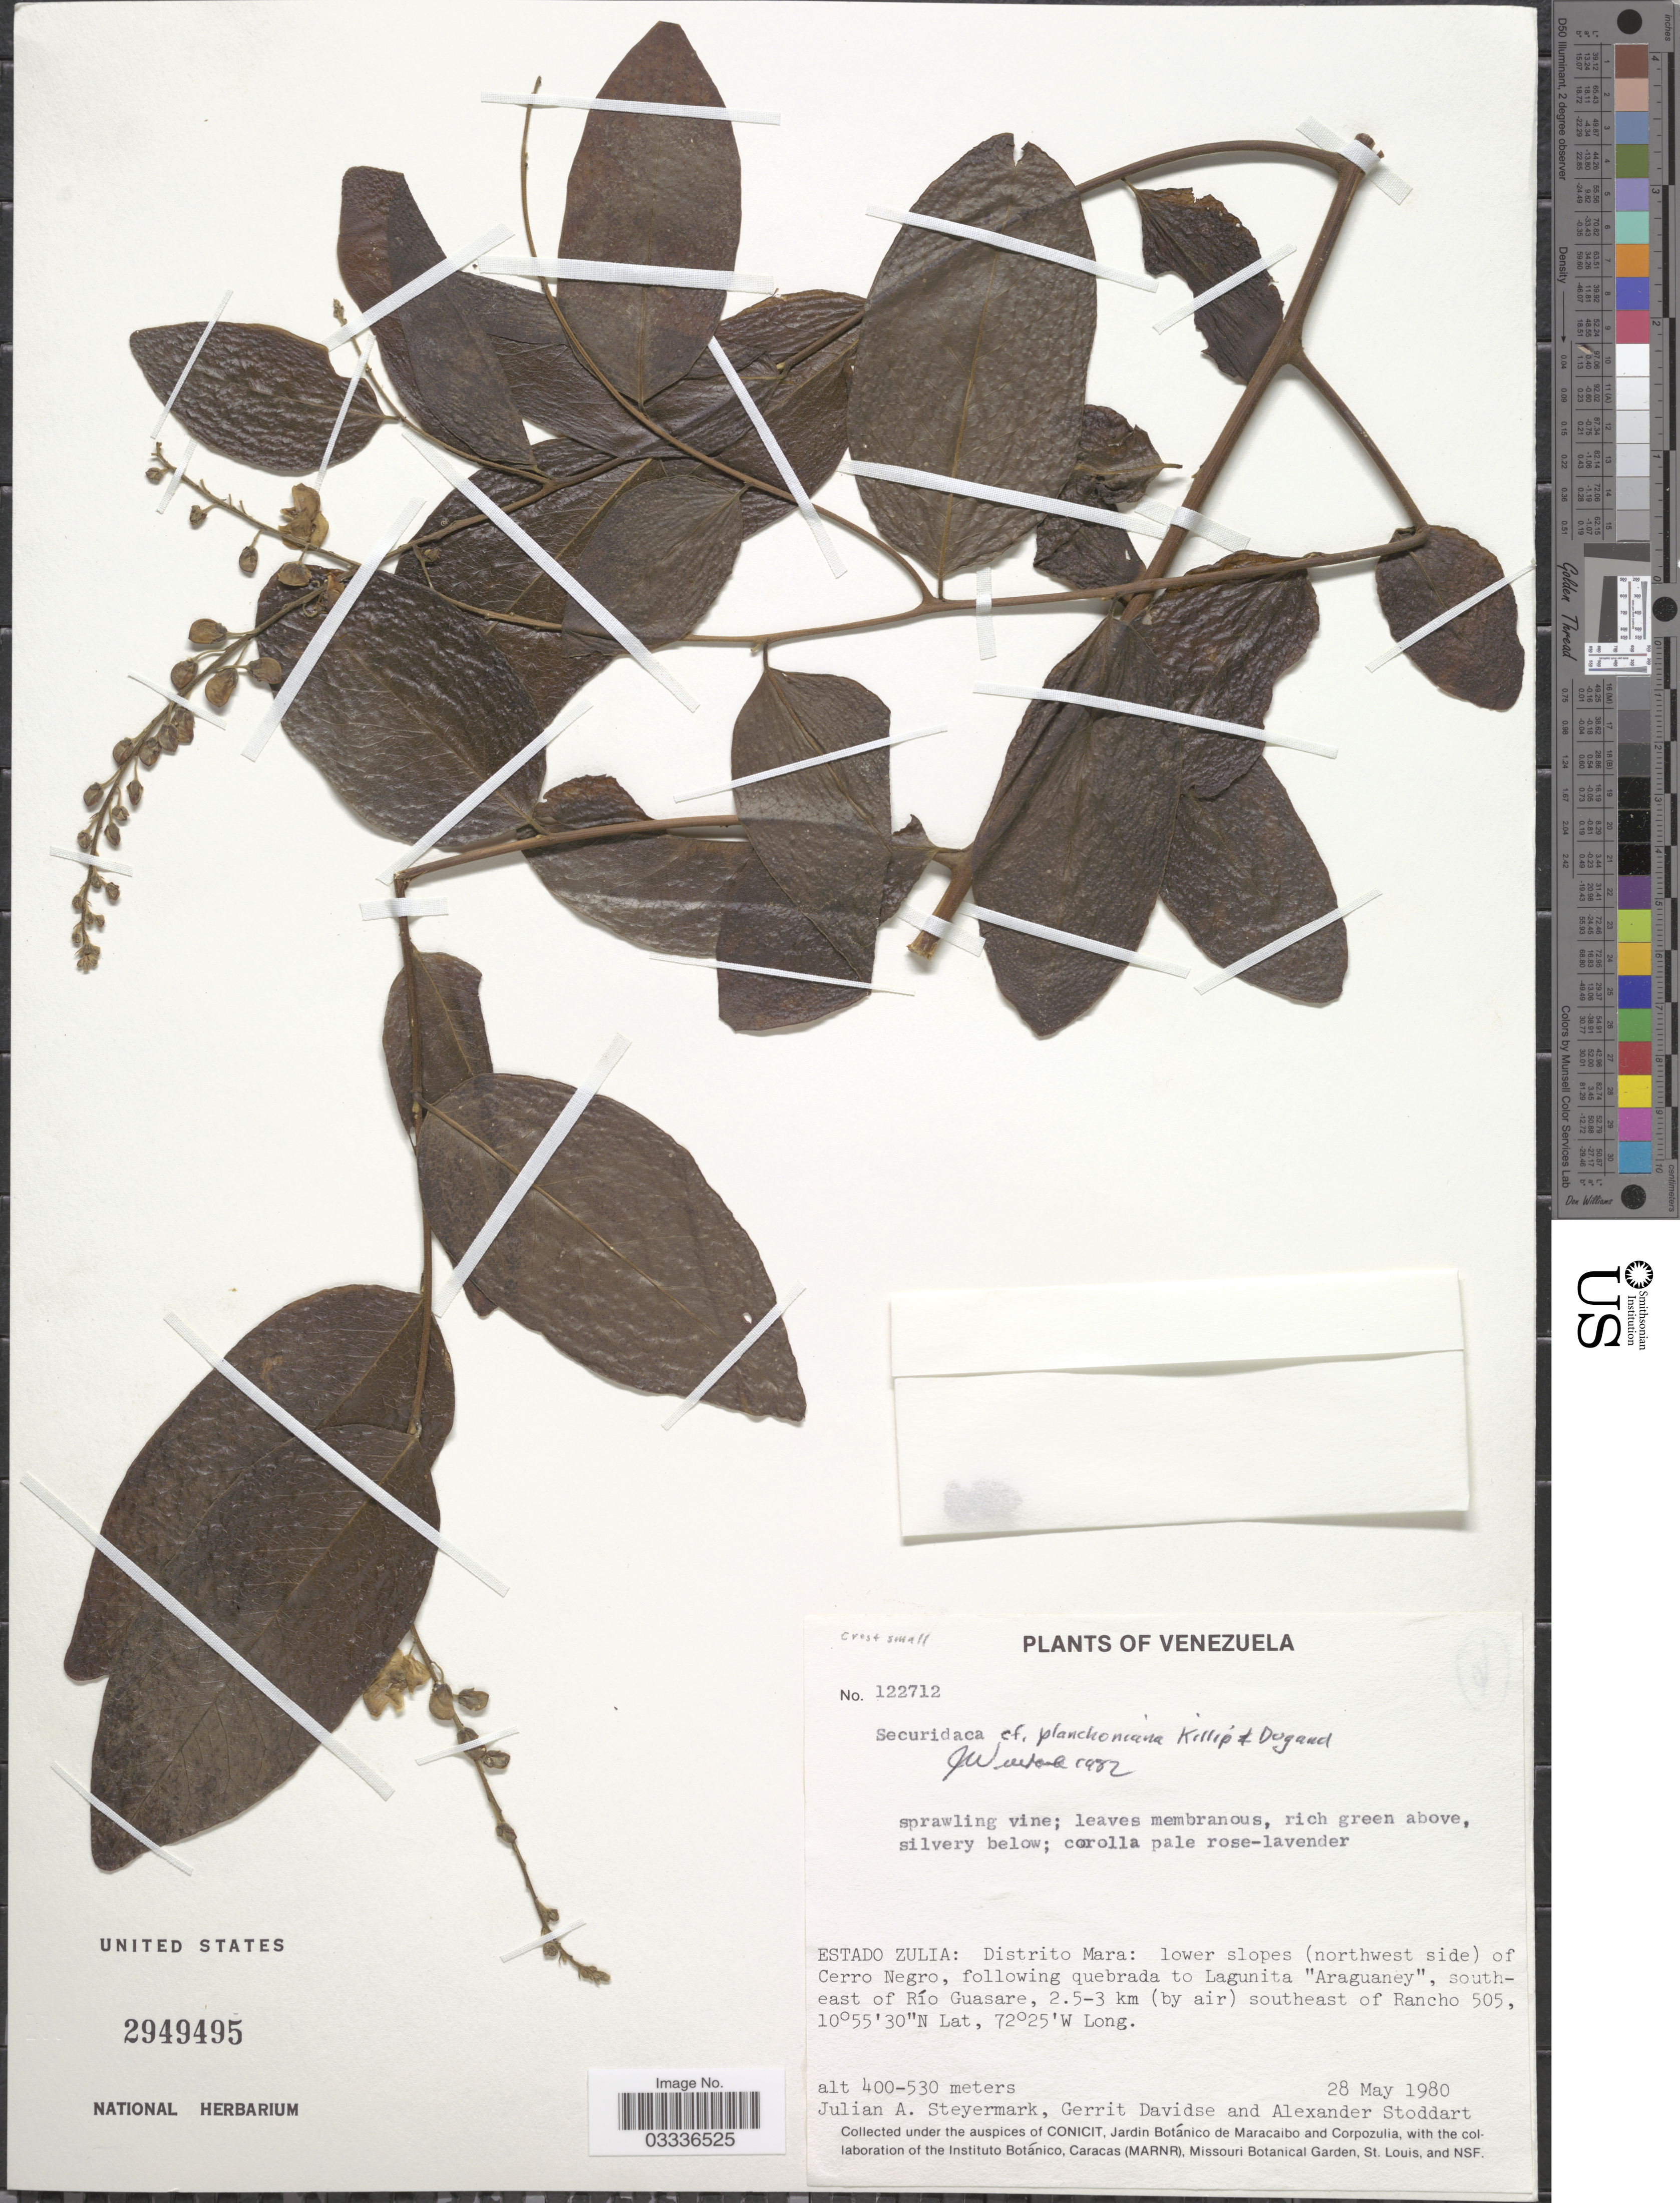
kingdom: Plantae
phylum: Tracheophyta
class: Magnoliopsida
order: Fabales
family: Polygalaceae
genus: Securidaca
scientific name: Securidaca planchoniana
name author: Killip & Dugand G.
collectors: J. Steyermark, G. Davidse & A. Stoddart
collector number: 122712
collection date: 1980-05-28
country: Venezuela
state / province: Zulia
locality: Distrito Mara: lower slopes (northwest side) of Cerro Negro, following quebrada to Lagunita "Araguaney", southeast of Río Guasare, 2.5-3 km (by air) southeast of Rancho 505.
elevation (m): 400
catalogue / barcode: US 2949495